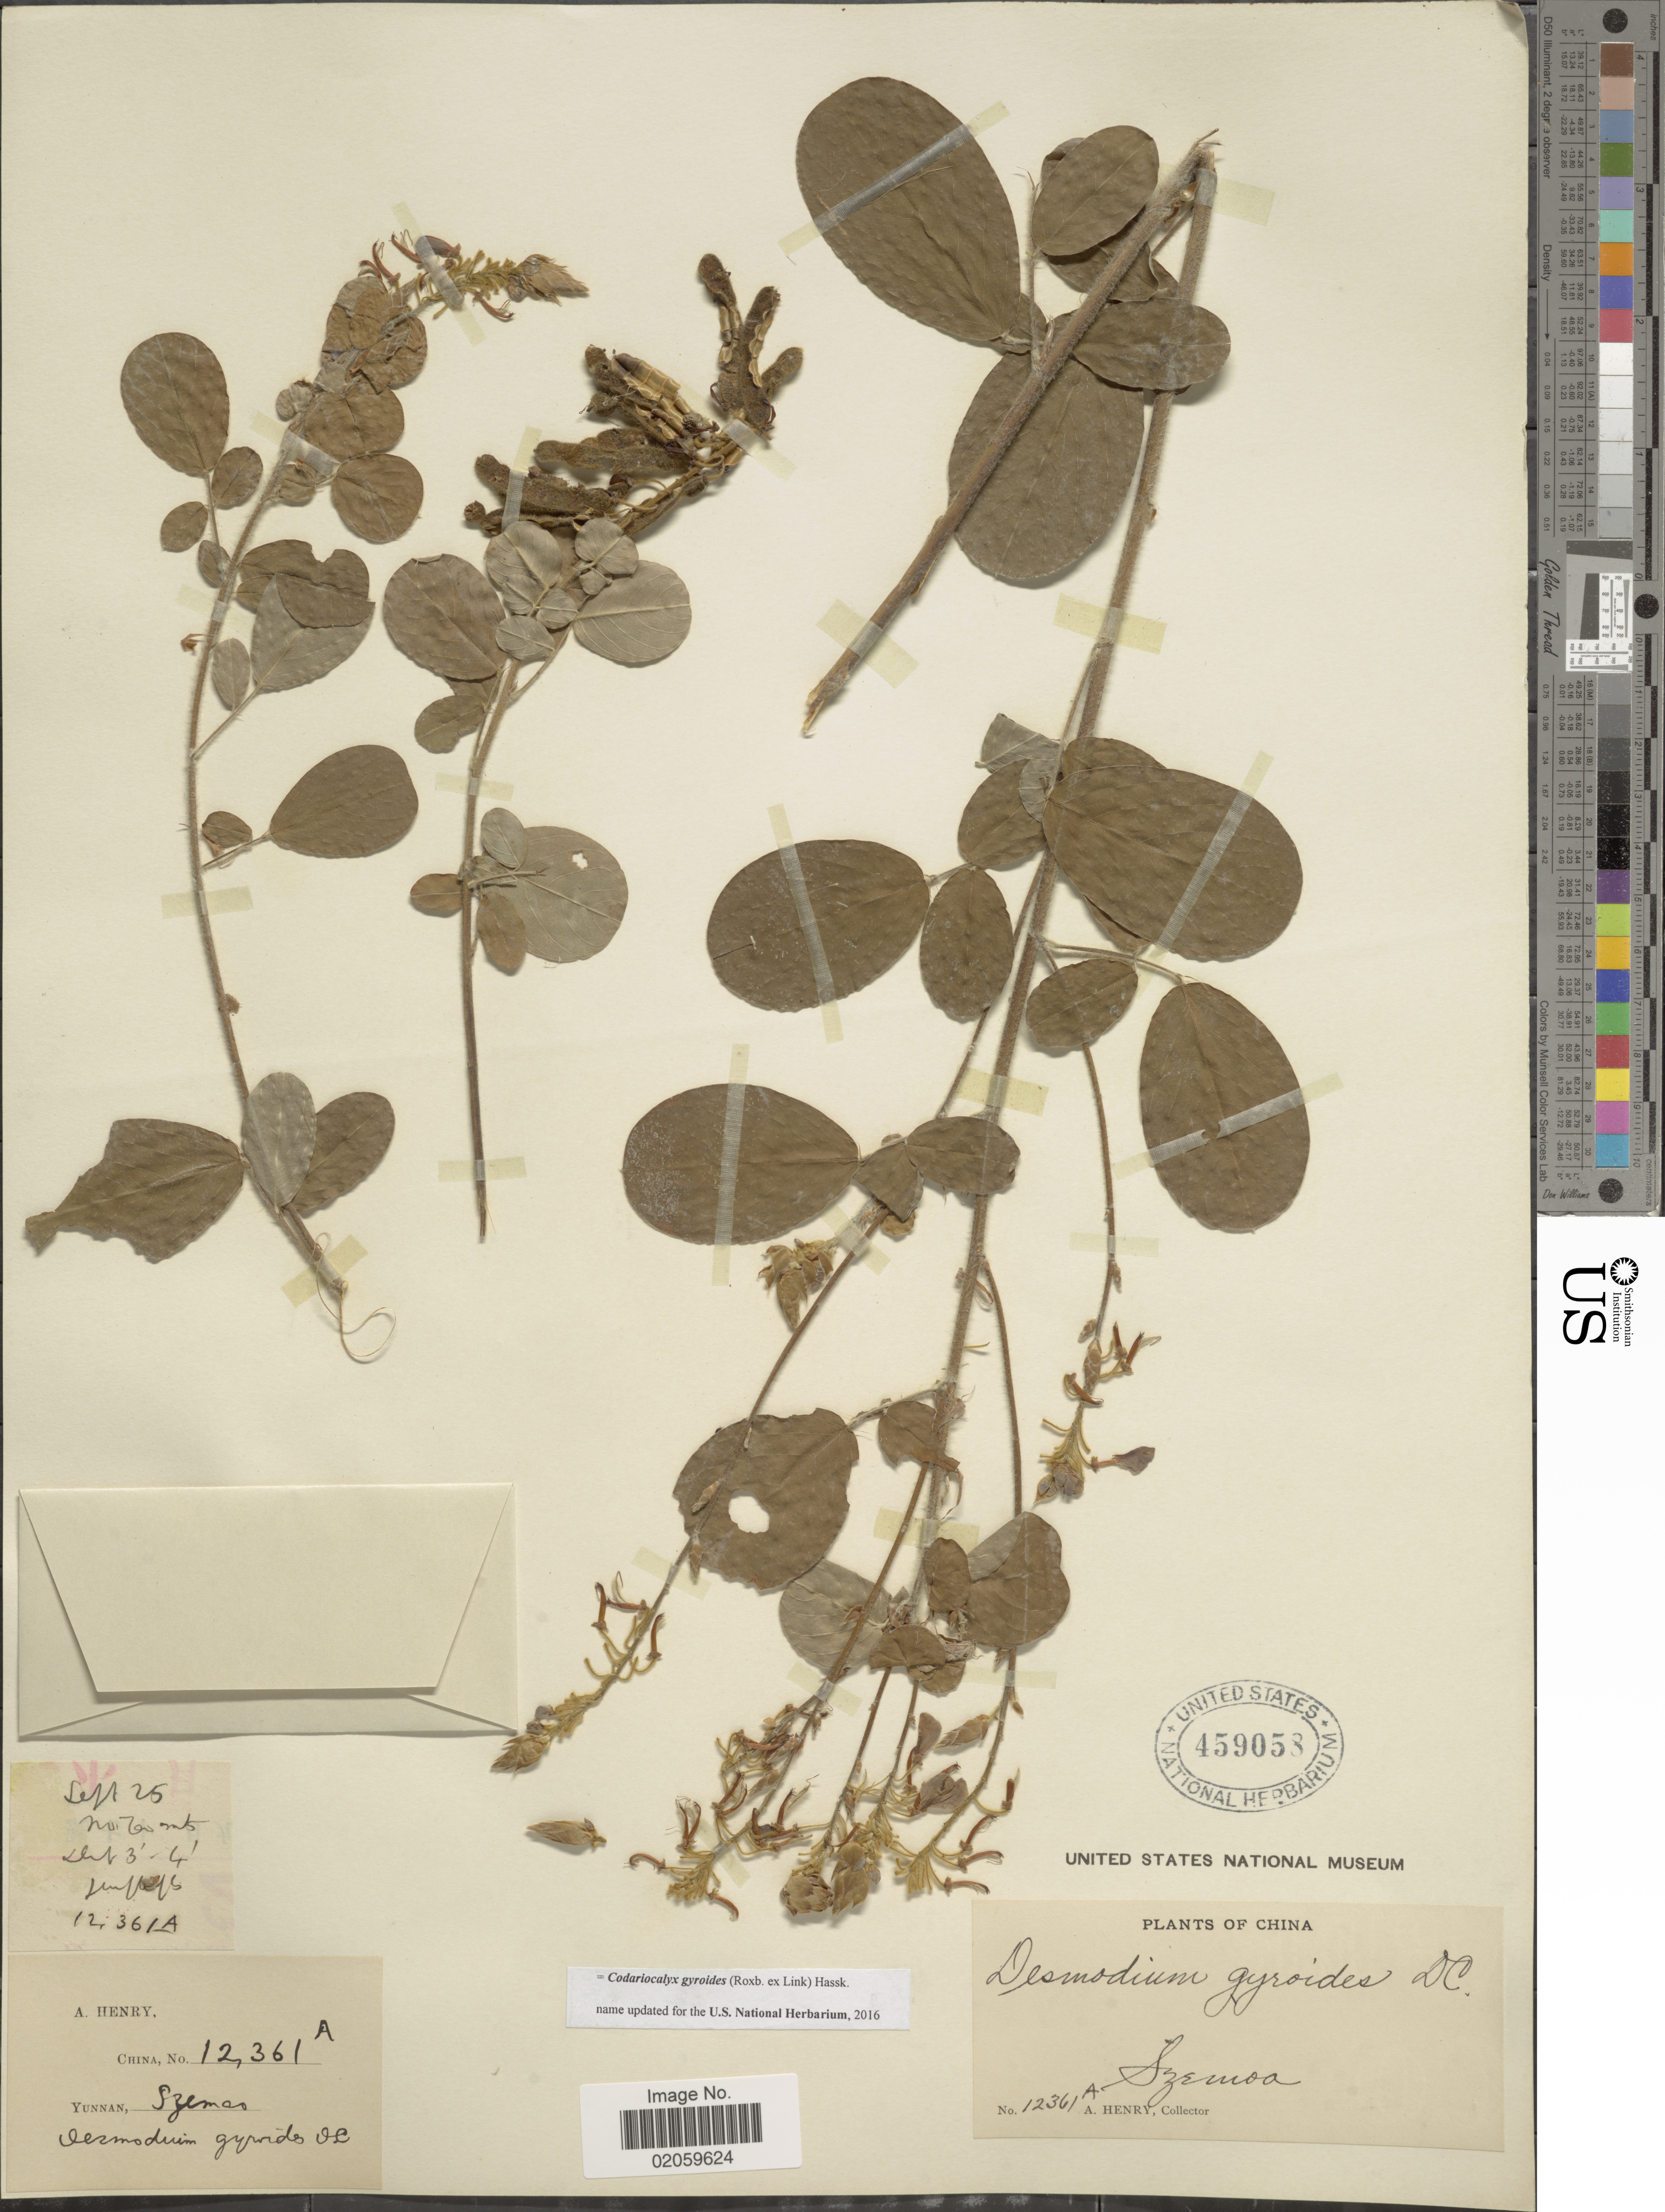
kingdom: Plantae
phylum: Tracheophyta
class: Magnoliopsida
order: Fabales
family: Fabaceae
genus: Codariocalyx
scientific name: Codariocalyx gyroides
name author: (Roxb. & Link) X.Y. Zhu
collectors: A. Henry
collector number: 12361 A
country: China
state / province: Yunnan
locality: Szemao. [illegible text]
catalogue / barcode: US 459058